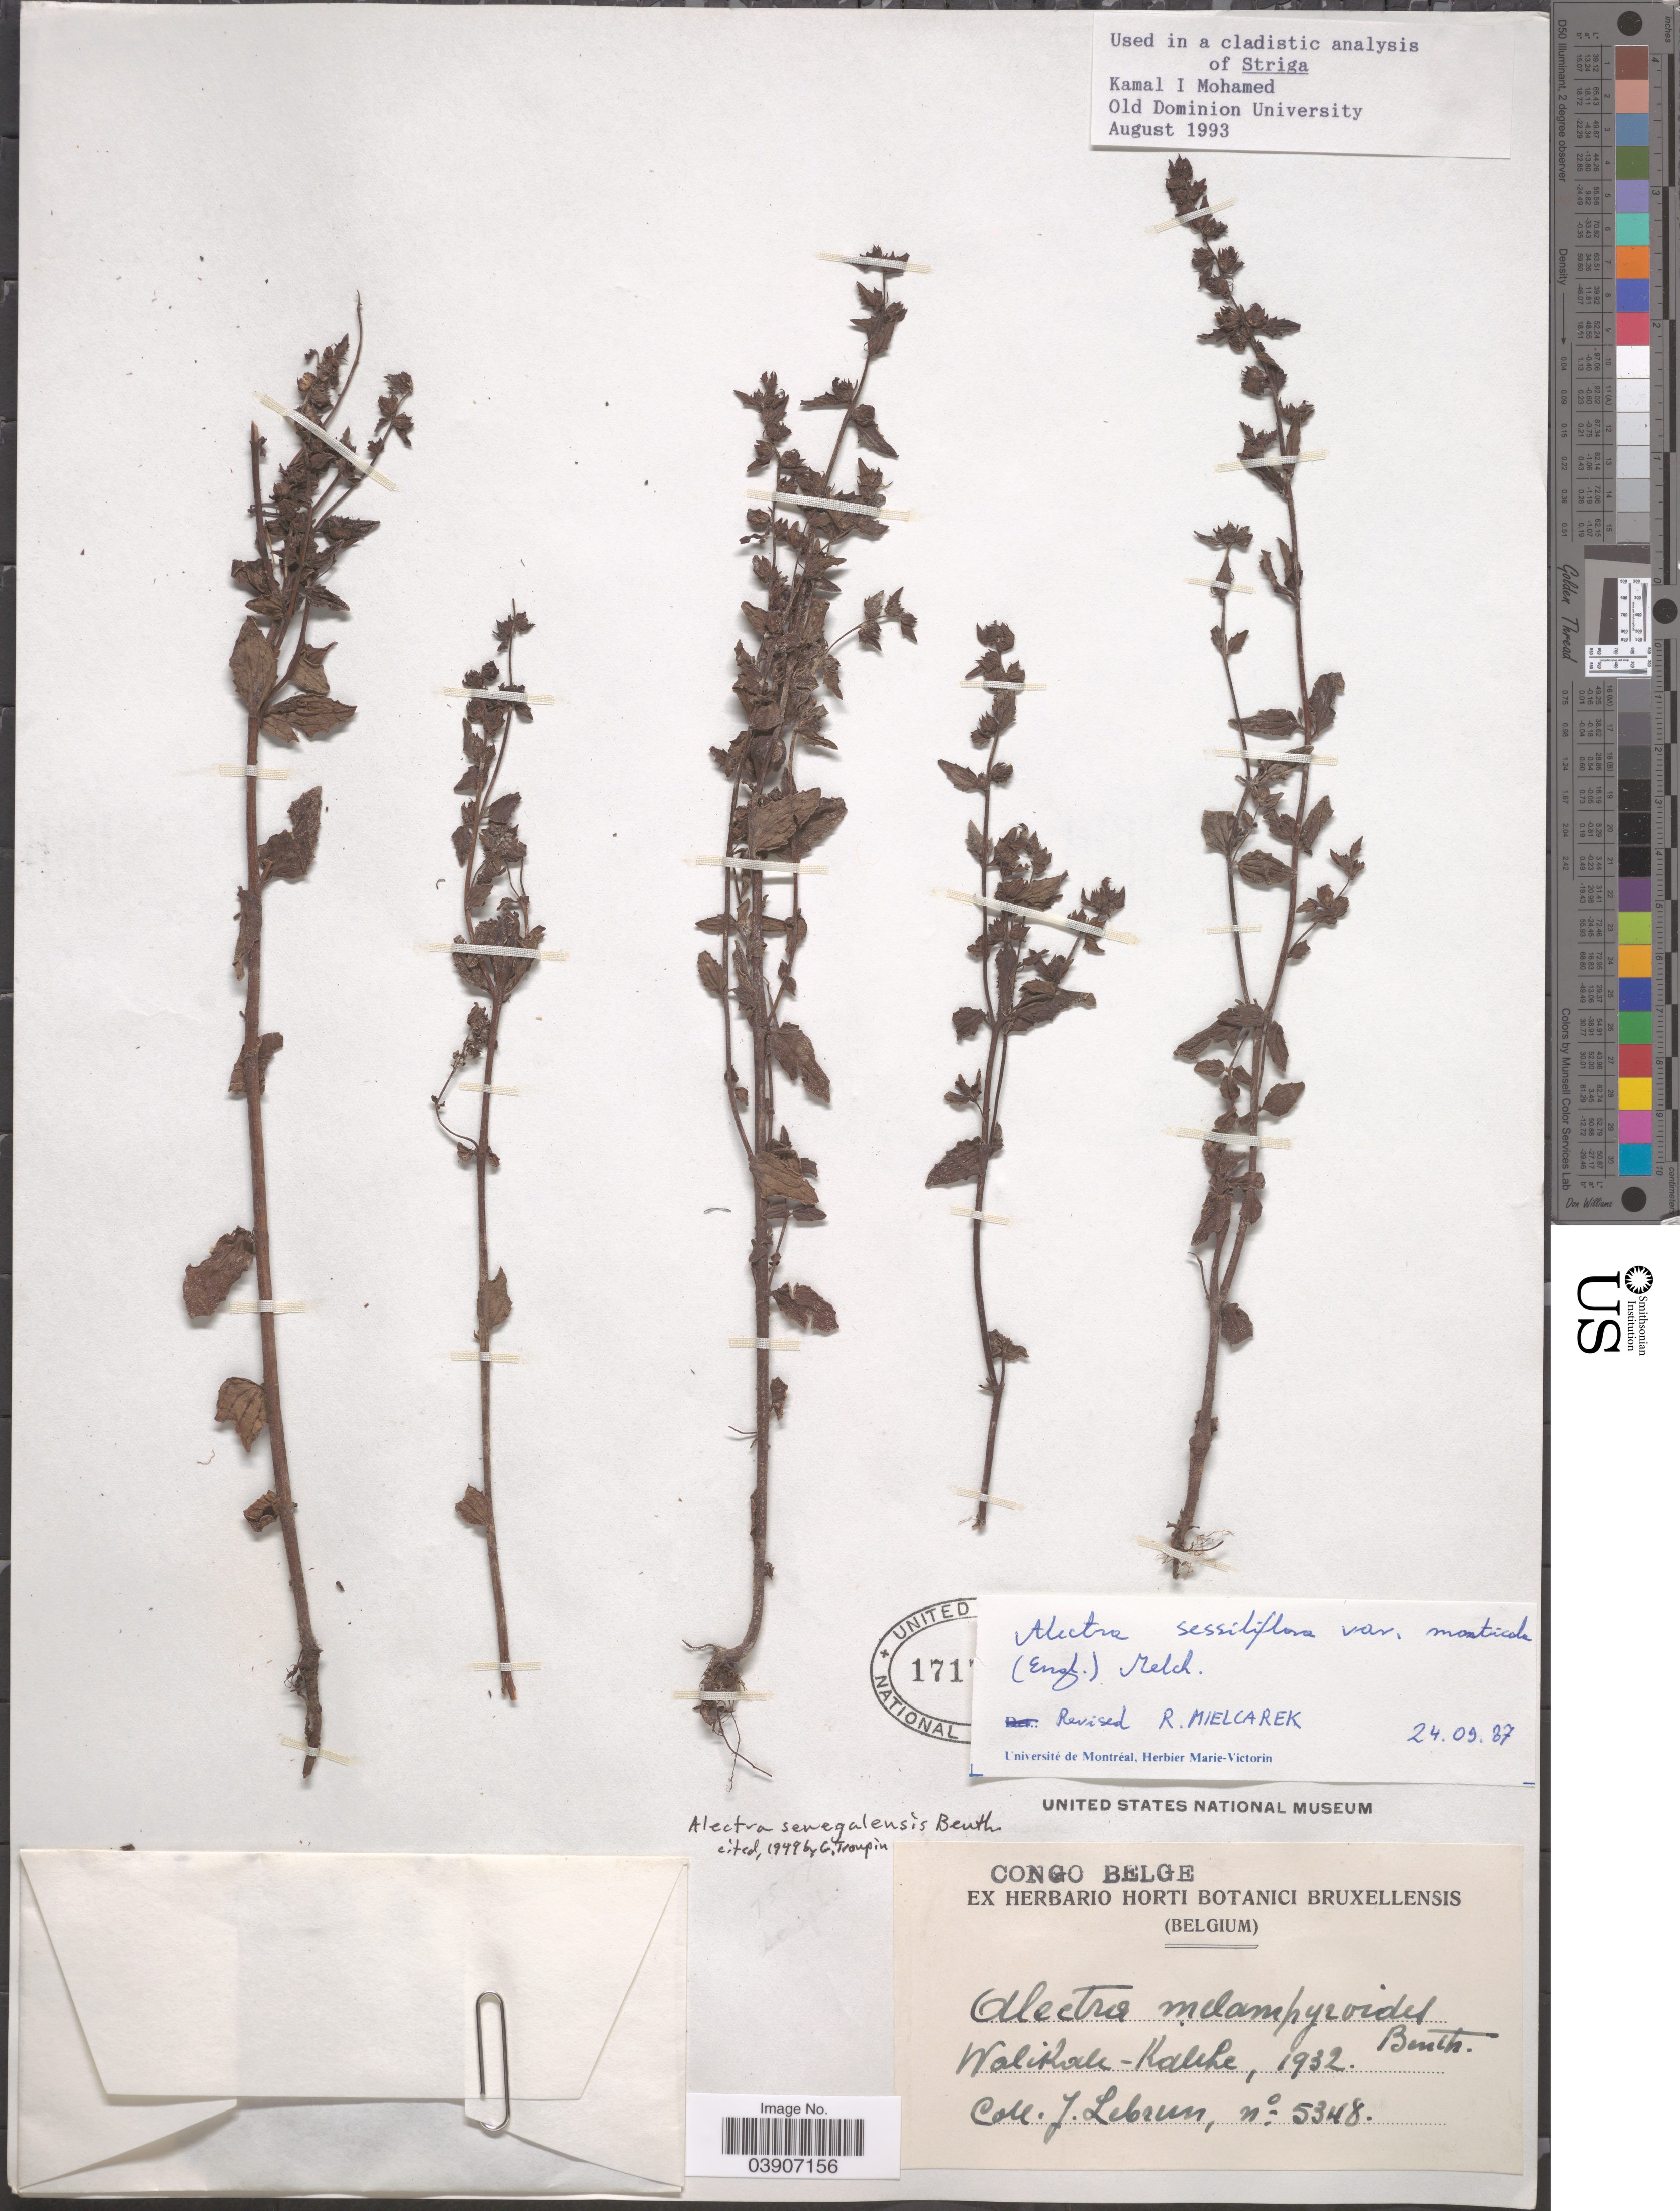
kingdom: Plantae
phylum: Tracheophyta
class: Magnoliopsida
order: Lamiales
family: Orobanchaceae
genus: Alectra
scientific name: Alectra sessiliflora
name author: (Vahl) Kuntze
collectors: J. A. Lebrun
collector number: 5348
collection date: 1932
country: Congo, Democratic Republic of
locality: Congo Belge. Walikale - Kalehe.